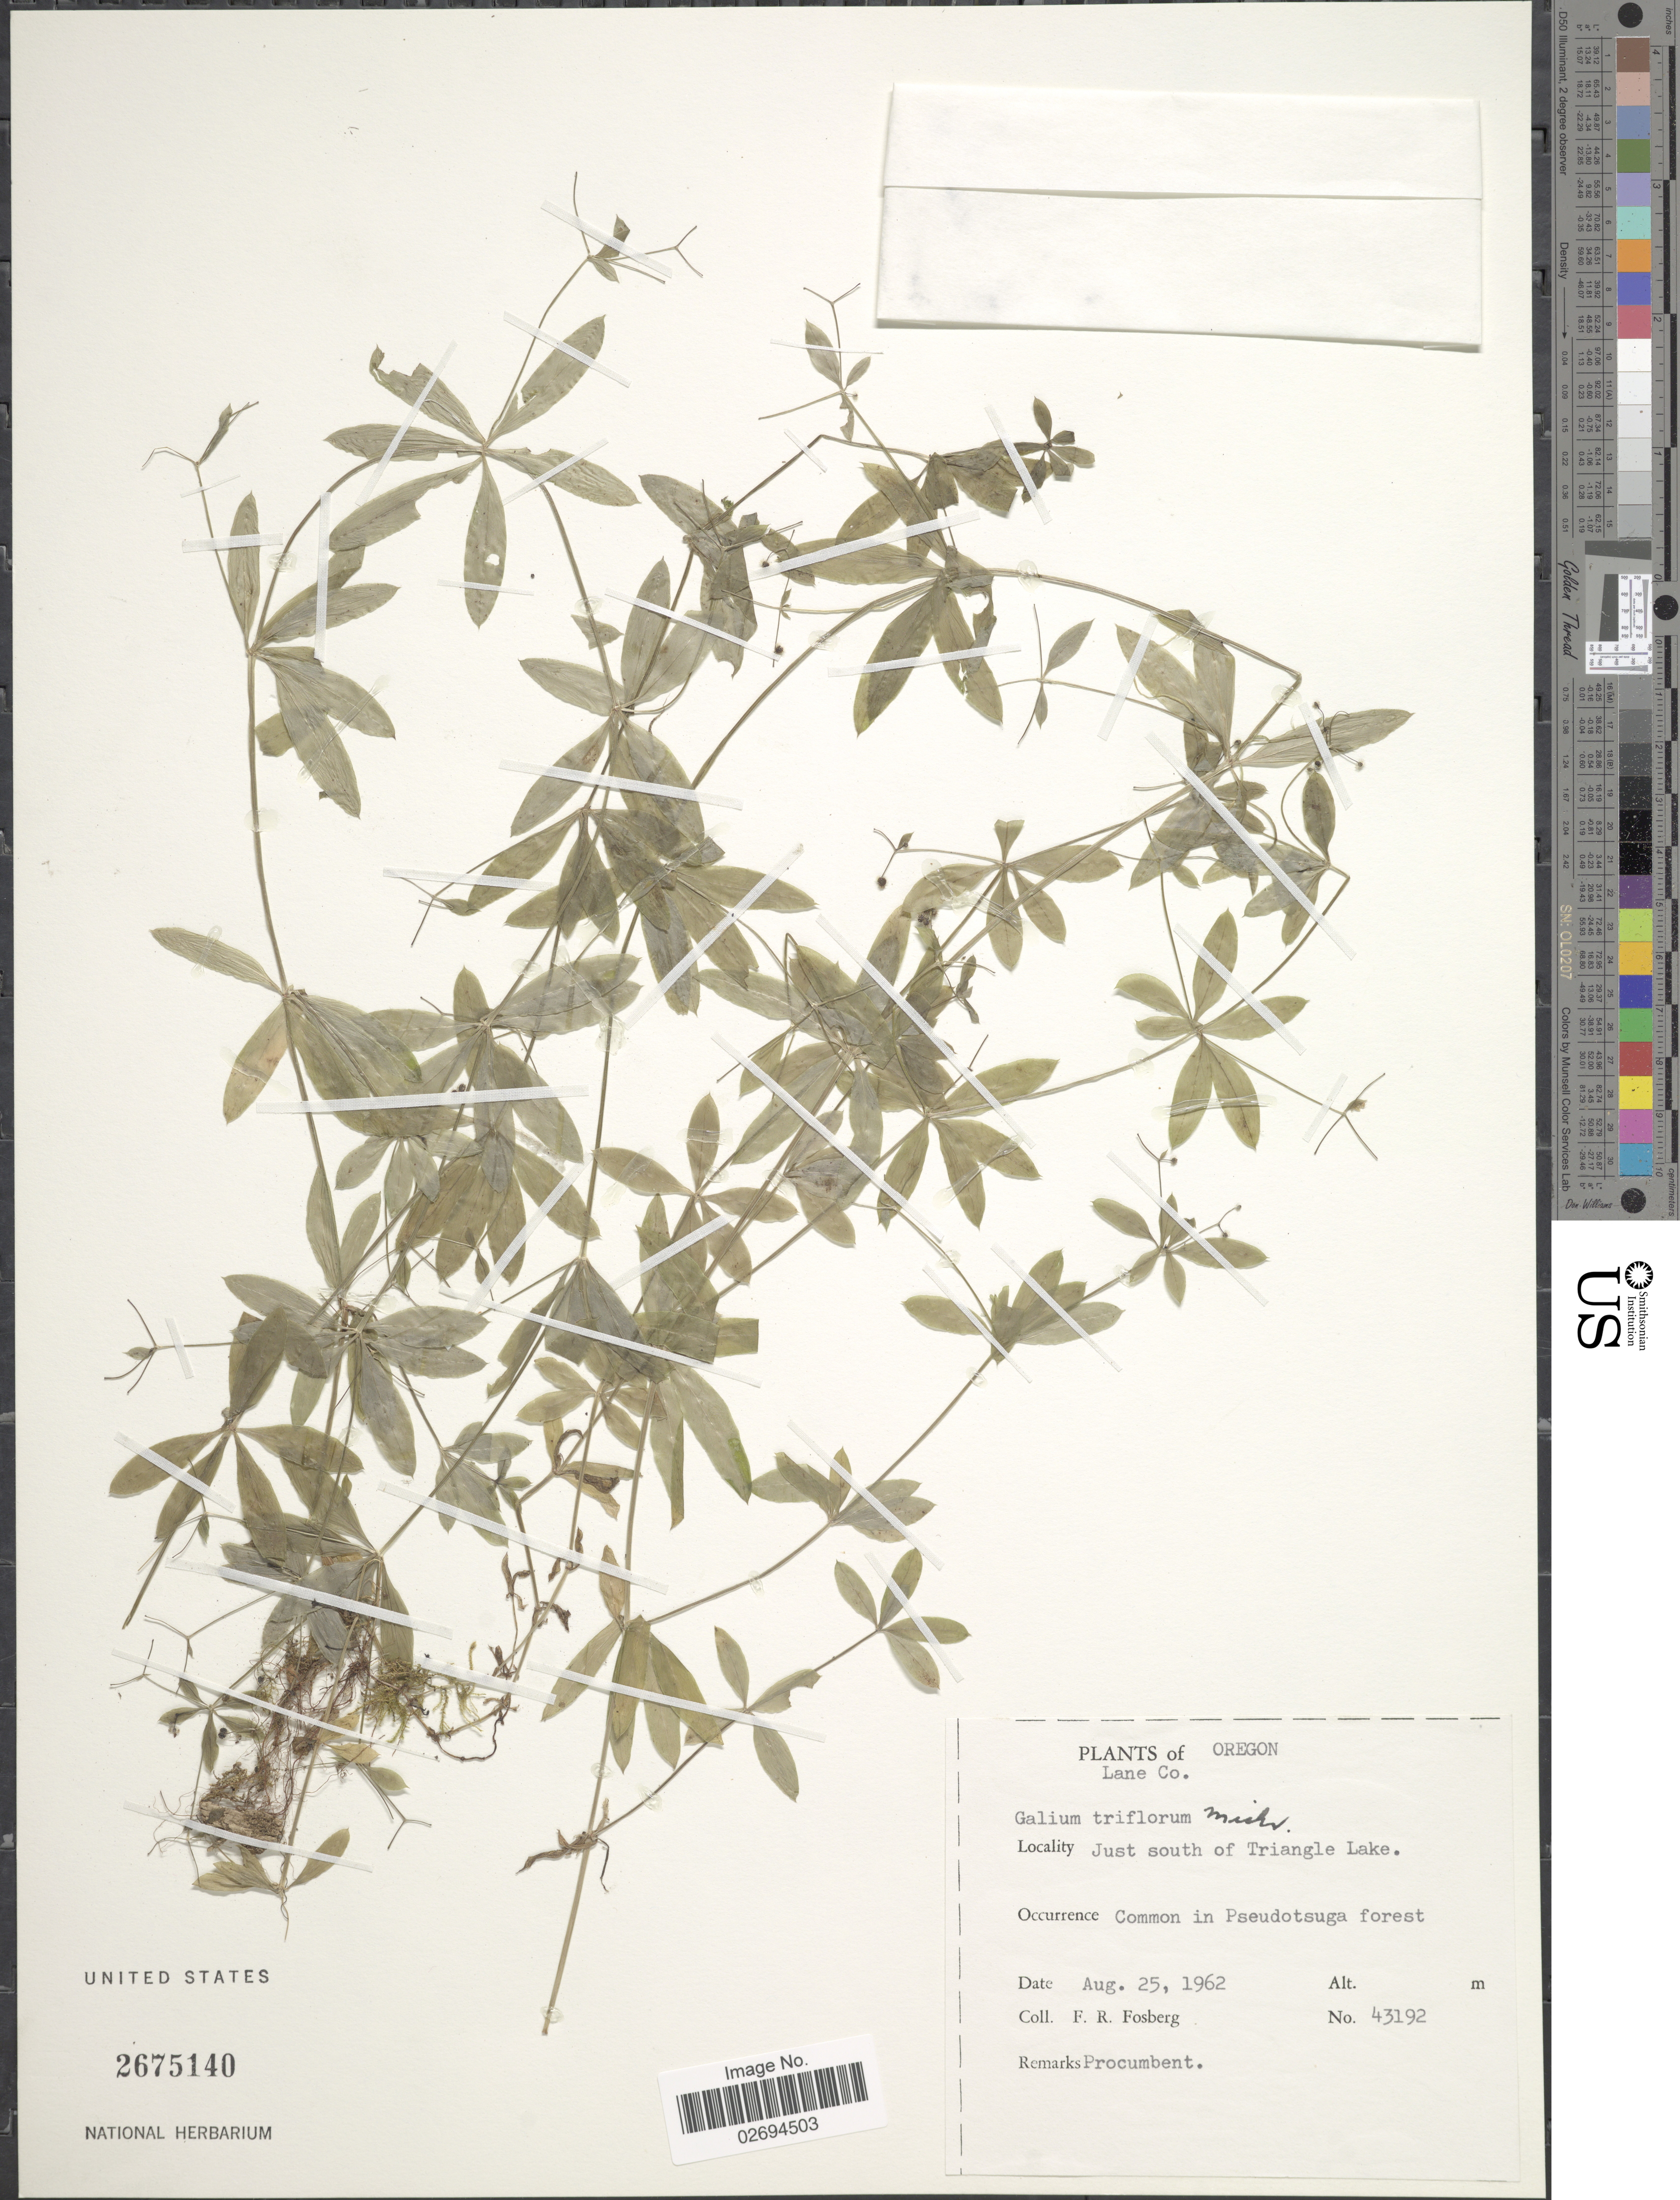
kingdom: Plantae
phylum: Tracheophyta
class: Magnoliopsida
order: Gentianales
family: Rubiaceae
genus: Galium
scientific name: Galium triflorum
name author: Michx.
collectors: F. R. Fosberg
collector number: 43192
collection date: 1962-08-25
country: United States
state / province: Oregon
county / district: Lane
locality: Lane Co. Just south of Triangle Lake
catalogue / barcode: US 2675140